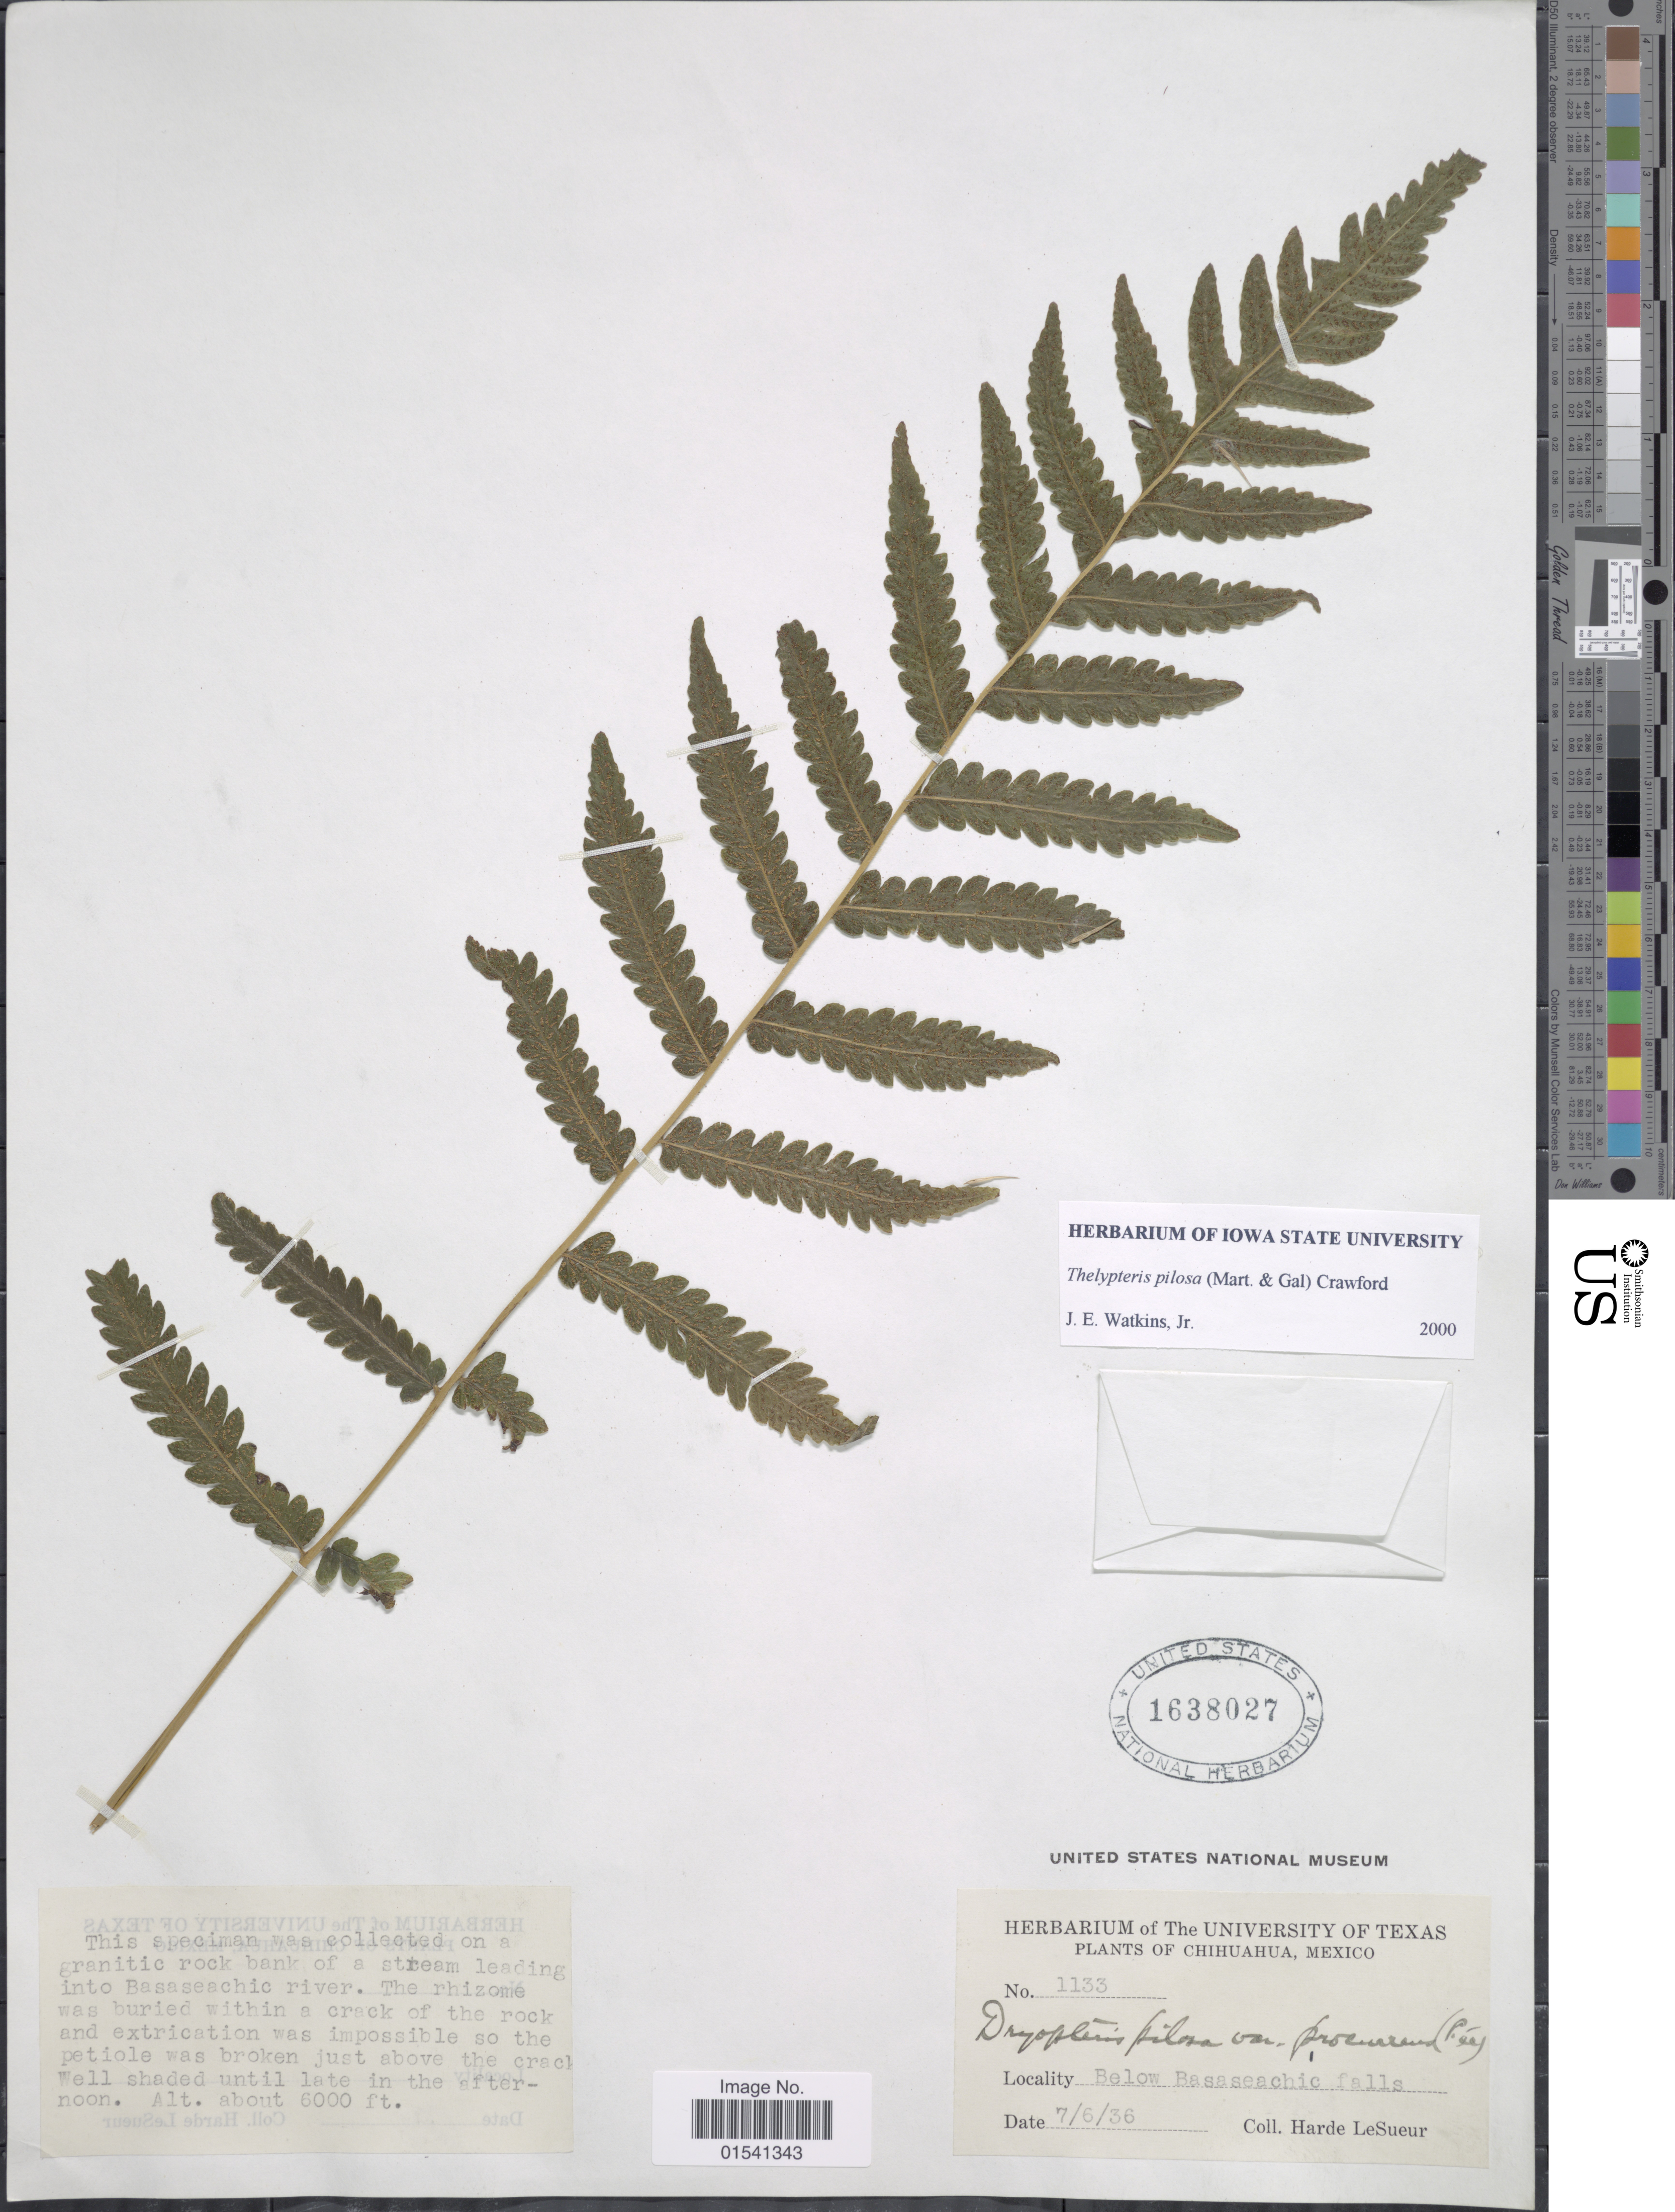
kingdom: Plantae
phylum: Tracheophyta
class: Polypodiopsida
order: Polypodiales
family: Thelypteridaceae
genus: Stegnogramma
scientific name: Stegnogramma pilosa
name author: (M. Martens & Galeotti) K. Iwats.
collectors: H. LeSueur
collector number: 1133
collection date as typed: Transcribed d/m/y: 7/6/36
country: Mexico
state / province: Chihuahua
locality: Below Basaseachic falls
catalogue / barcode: US 1638027